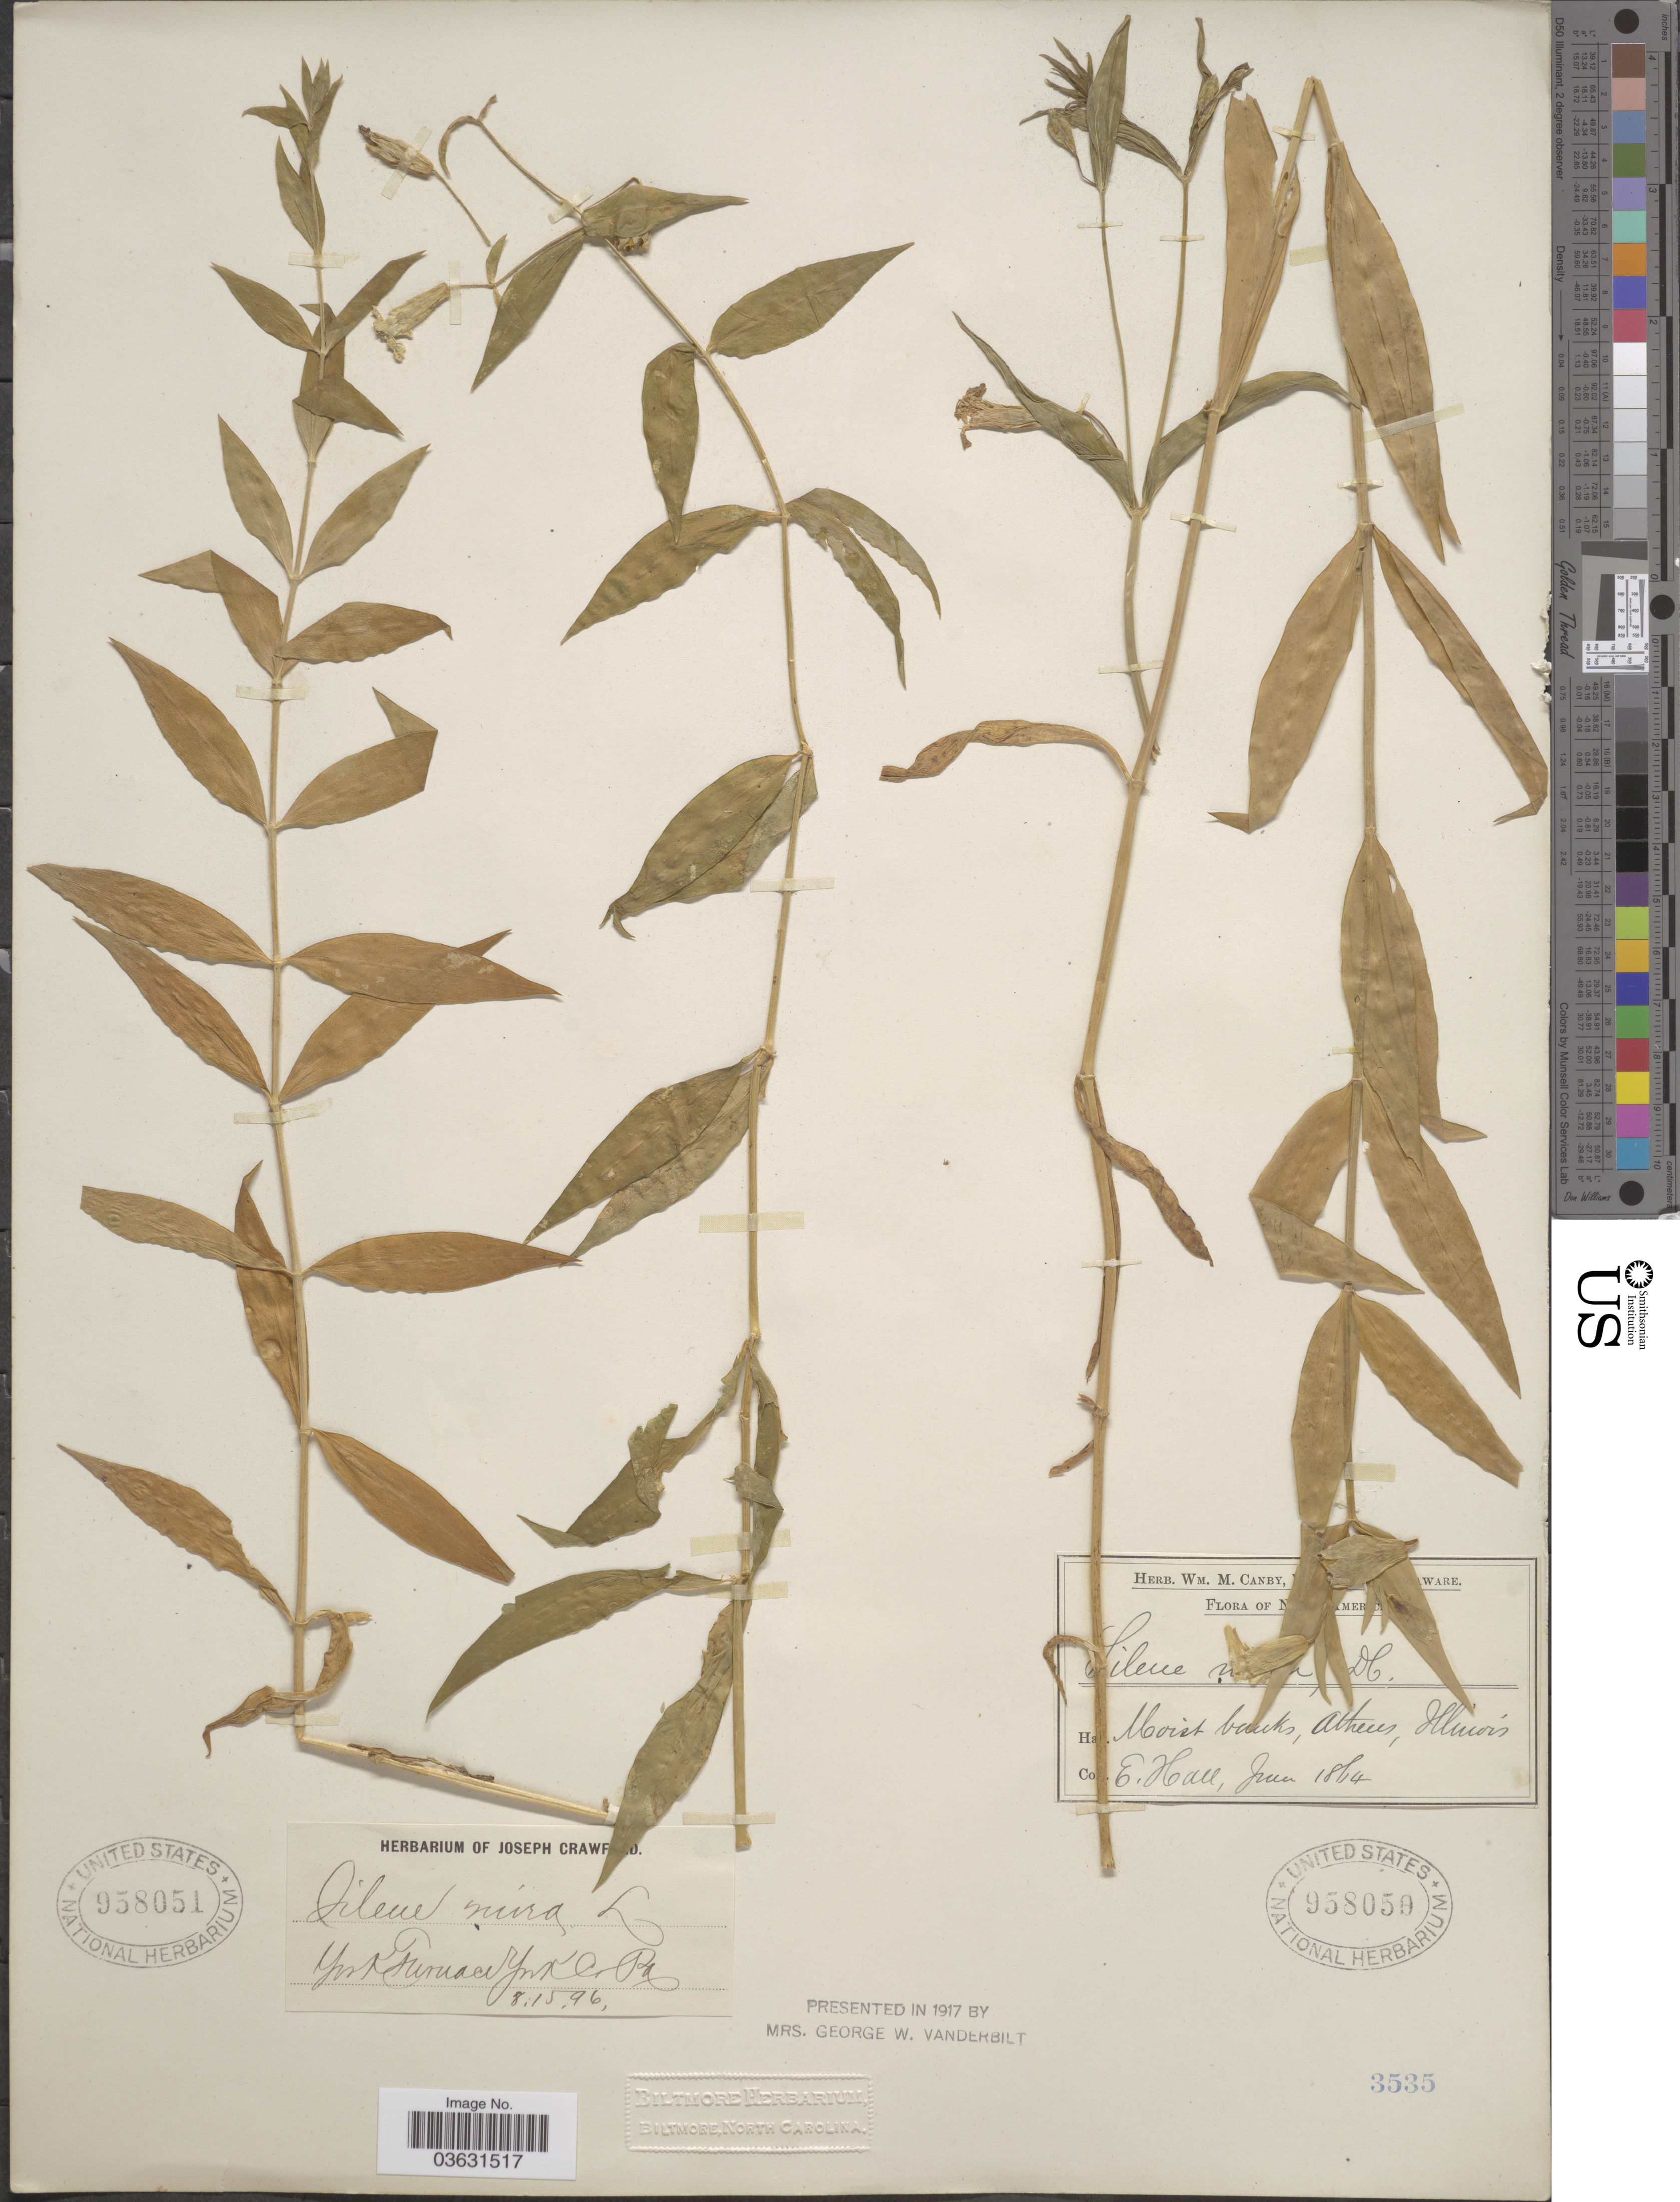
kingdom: Plantae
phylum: Tracheophyta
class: Magnoliopsida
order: Caryophyllales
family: Caryophyllaceae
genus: Silene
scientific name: Silene nivea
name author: (Nutt.) Muhl. ex DC.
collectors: E. Hall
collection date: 1884-06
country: United States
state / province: Illinois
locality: Athens.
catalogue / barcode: US 958050